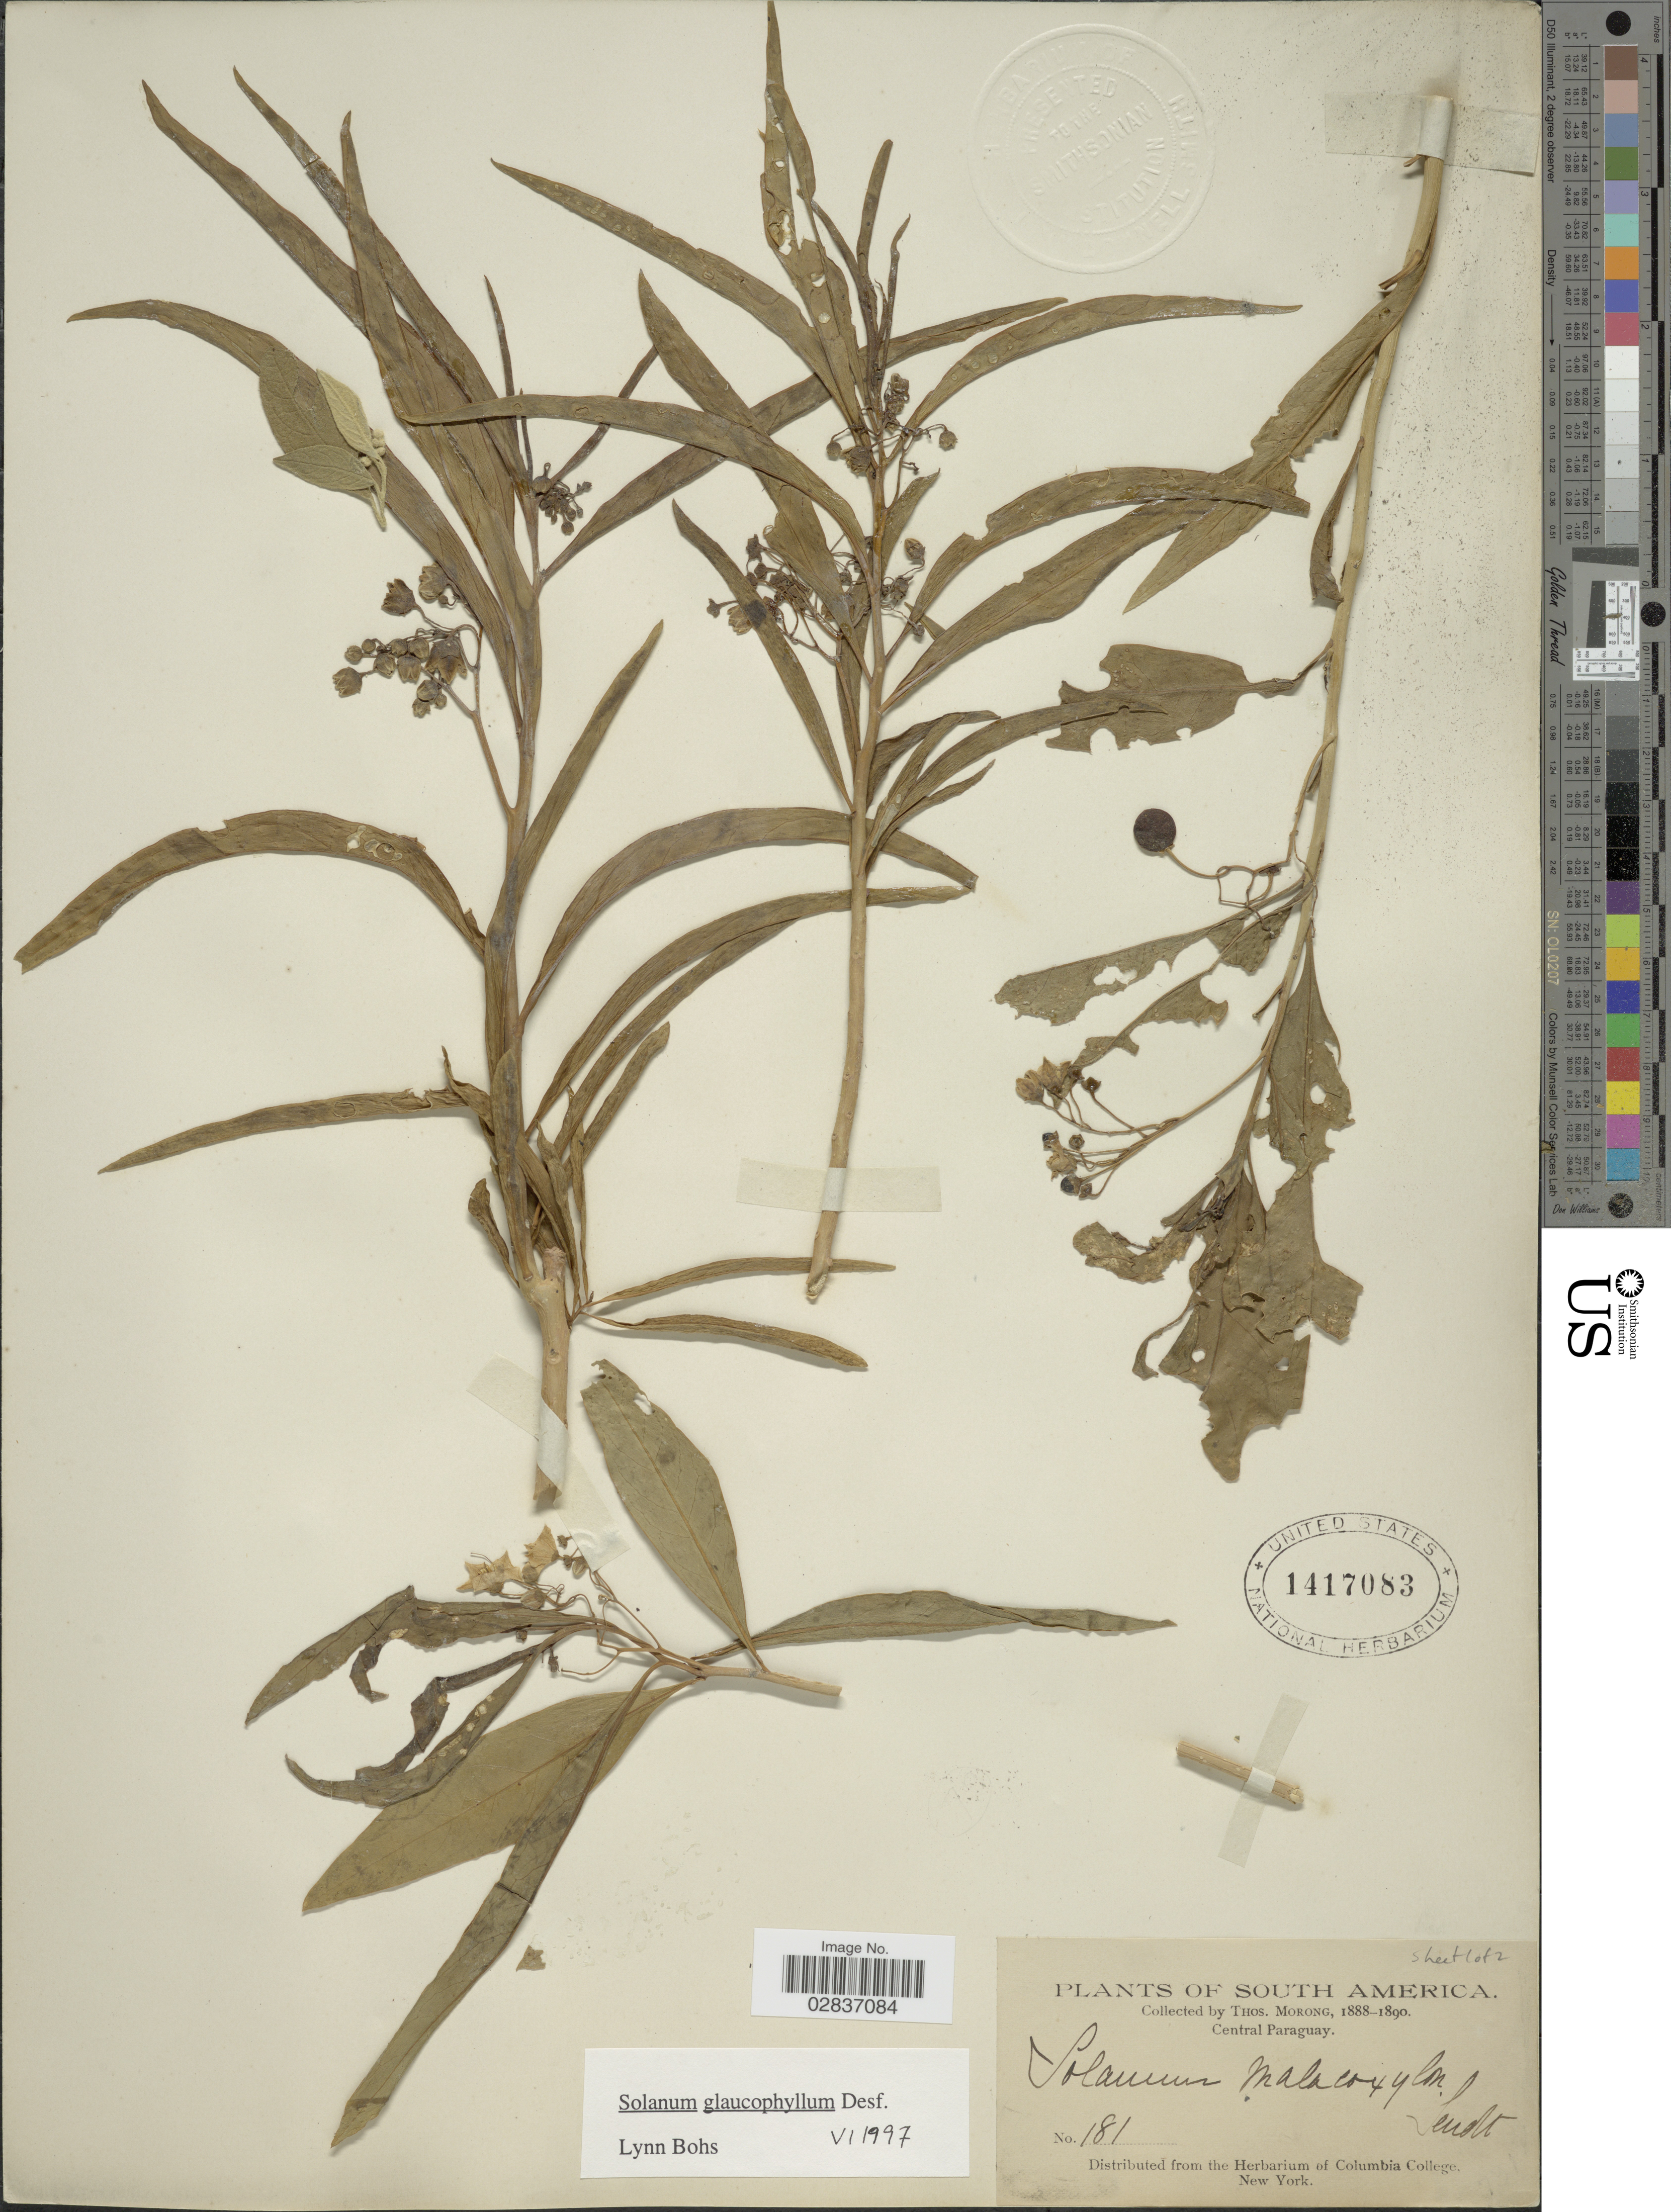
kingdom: Plantae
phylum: Tracheophyta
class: Magnoliopsida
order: Solanales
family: Solanaceae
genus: Solanum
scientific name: Solanum glaucophyllum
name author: Desf.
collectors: ex herb. T. Morong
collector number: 181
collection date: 1888/1890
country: Paraguay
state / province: Central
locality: Central Paraguay.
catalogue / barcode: US 1417083